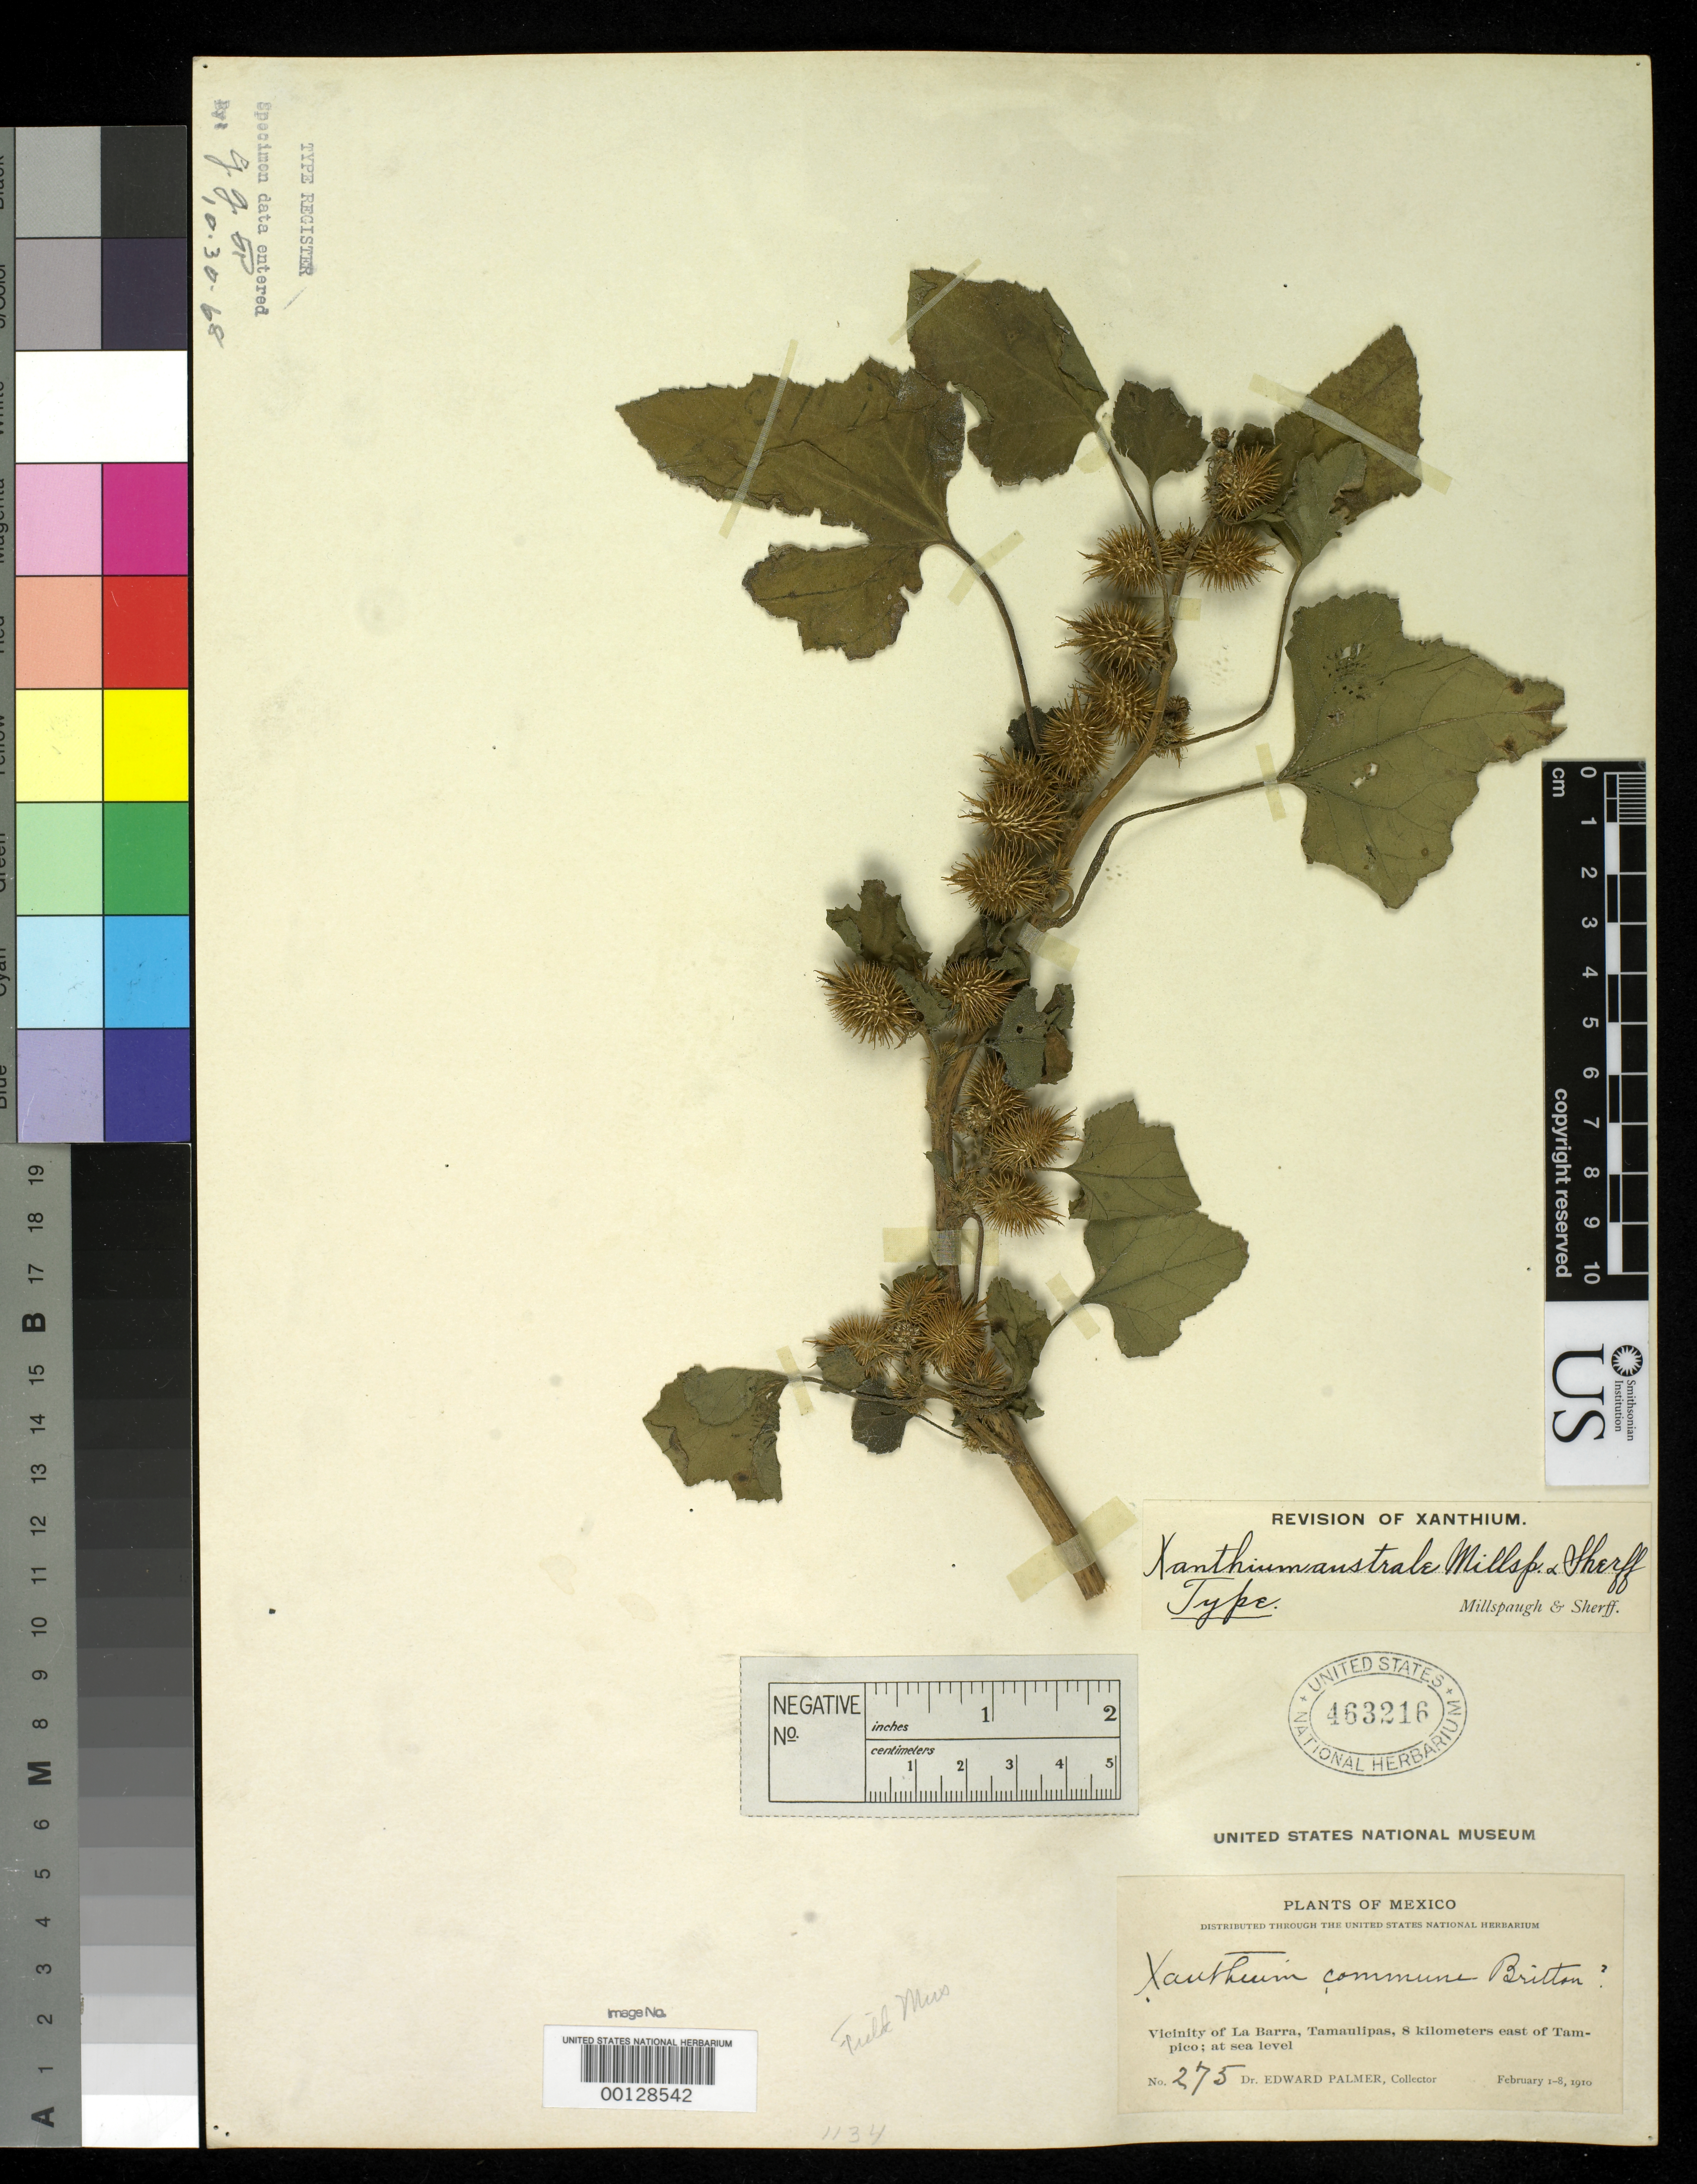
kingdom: Plantae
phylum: Tracheophyta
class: Magnoliopsida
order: Asterales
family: Asteraceae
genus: Xanthium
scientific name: Xanthium australe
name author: Millsp. & Sherff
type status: Type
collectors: E. Palmer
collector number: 275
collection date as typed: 01 Feb 1910 to 08 Feb 1910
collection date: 1910-02-01/1910-02-08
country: Mexico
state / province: Tamaulipas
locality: La Barra.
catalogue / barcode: US 463216